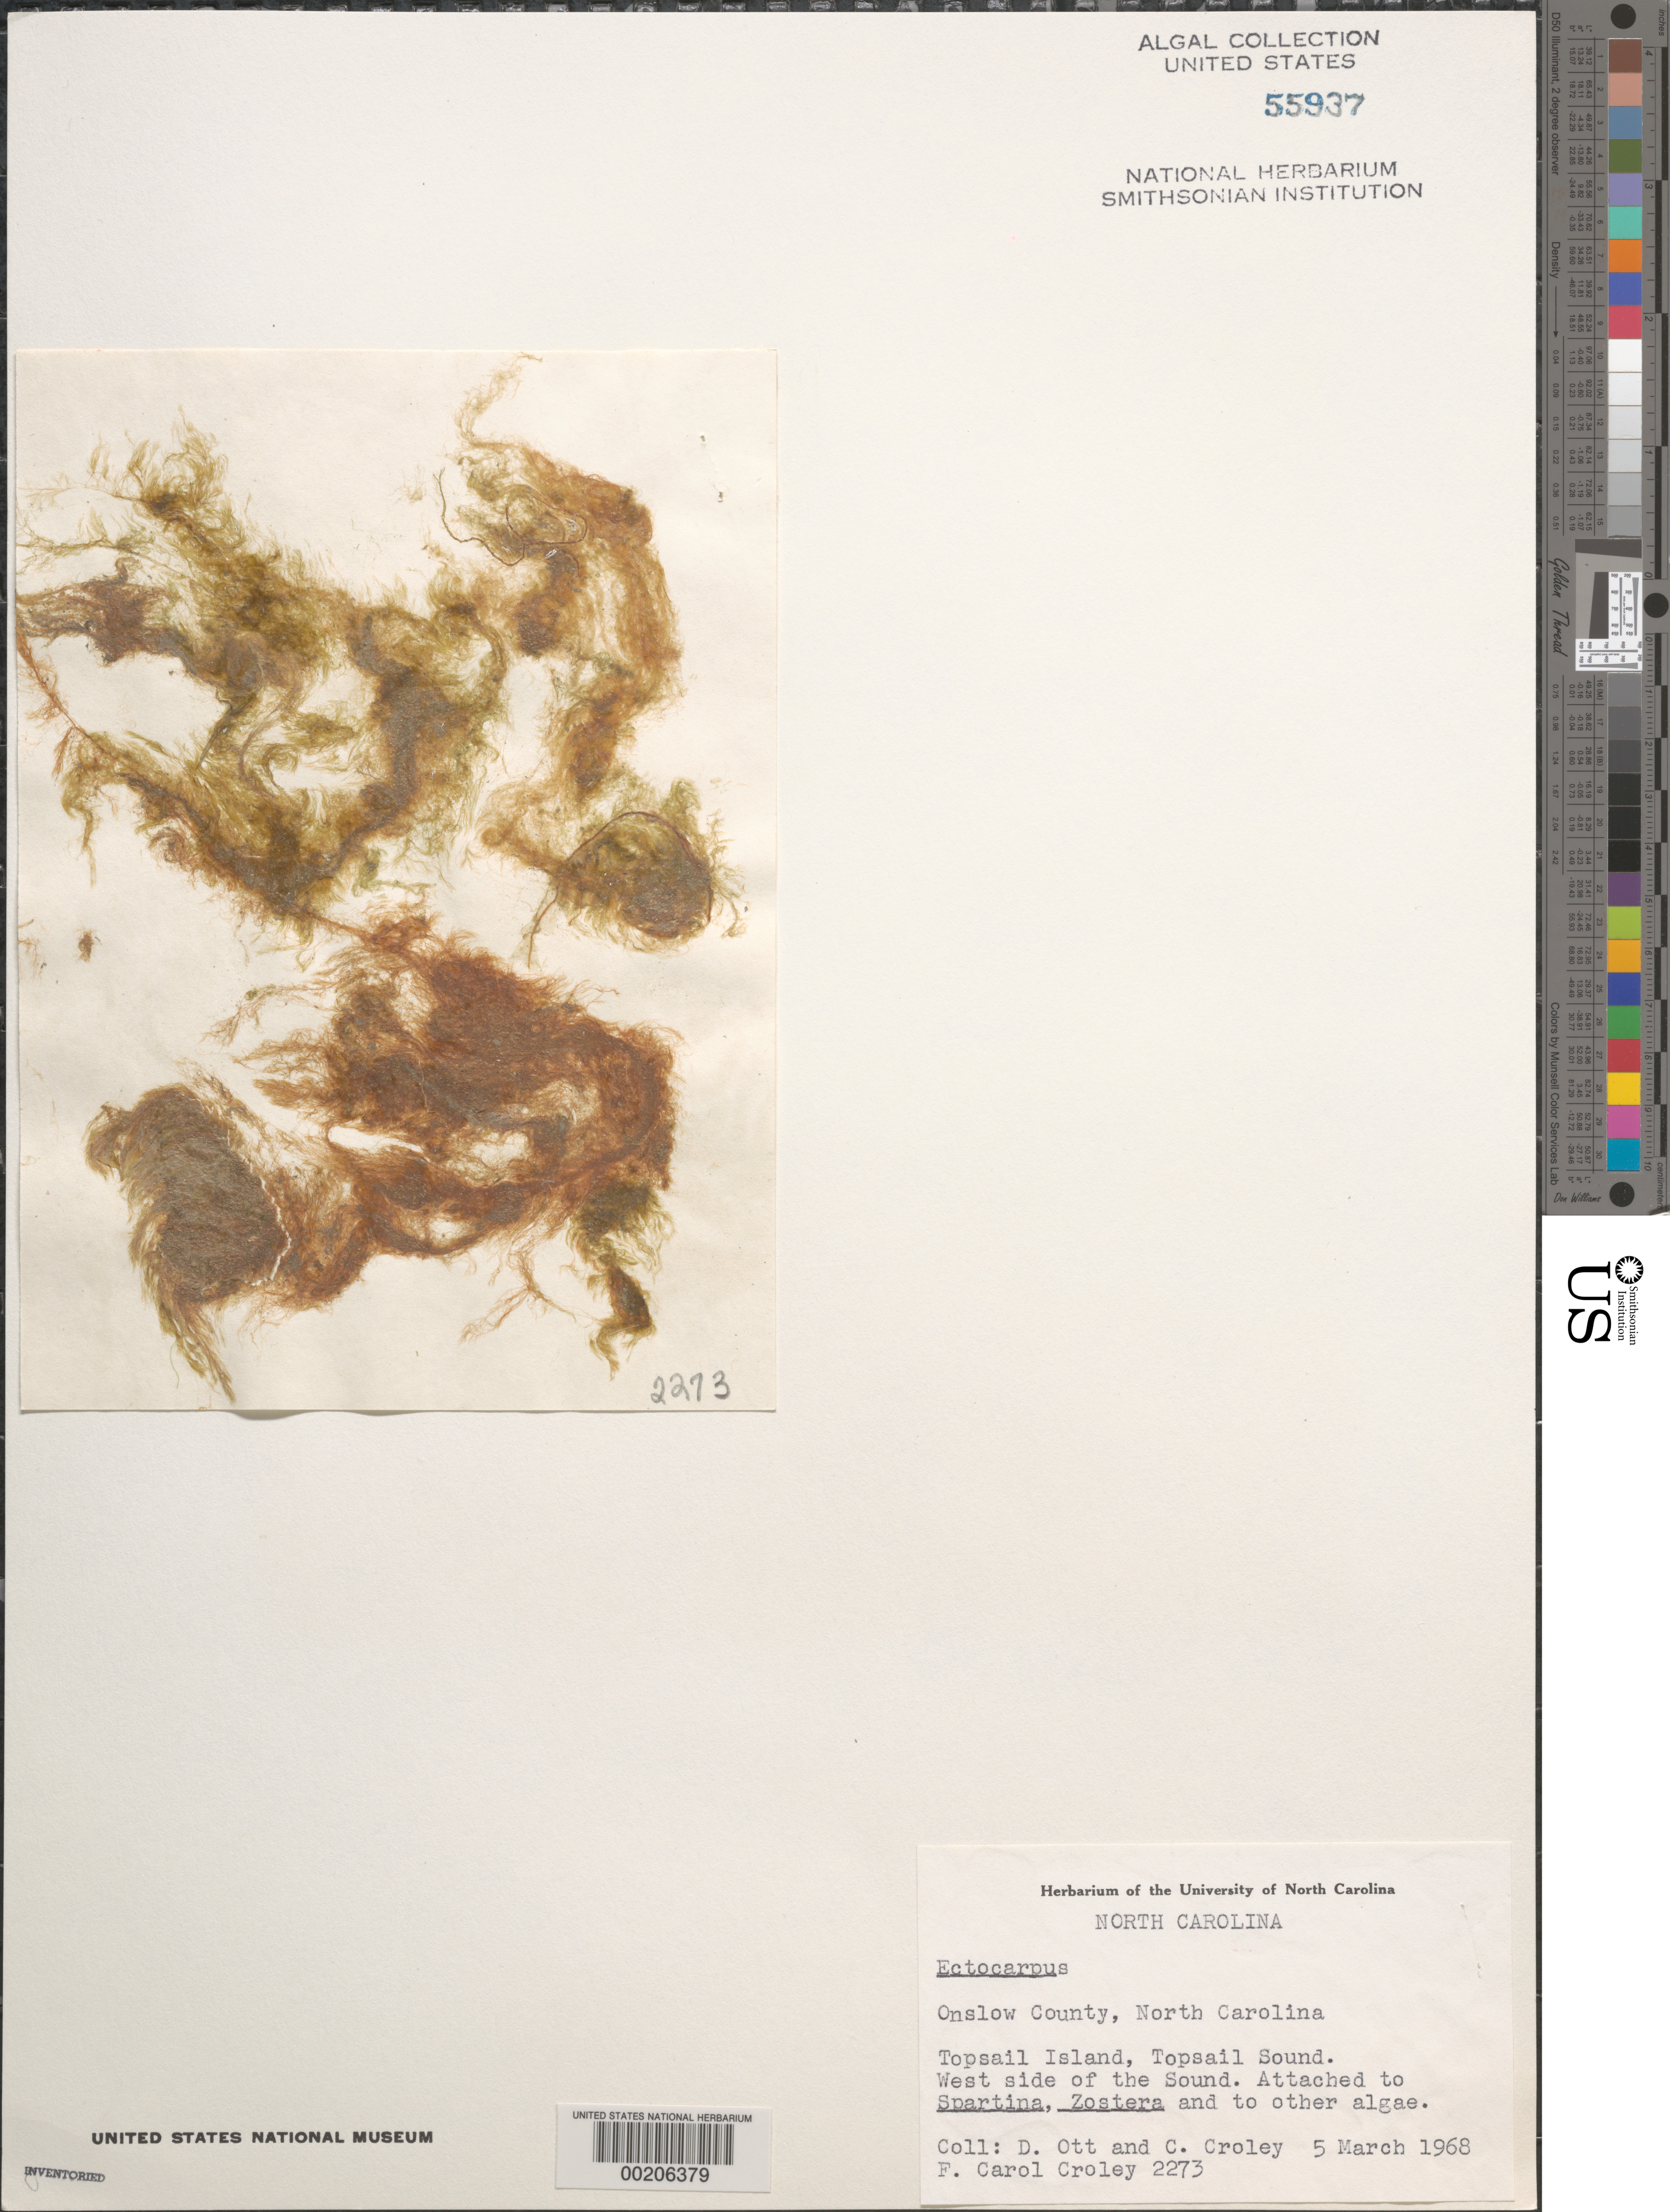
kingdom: Chromista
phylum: Ochrophyta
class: Phaeophyceae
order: Ectocarpales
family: Ectocarpaceae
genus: Ectocarpus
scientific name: Ectocarpus sp.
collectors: F. Ott & F. C. Croley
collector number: FCC 2273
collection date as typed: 05 Mar 1968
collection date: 1968-03-05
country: United States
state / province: North Carolina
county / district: Onslow County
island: Topsail Island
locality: Topsail Sound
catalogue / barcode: US 55937